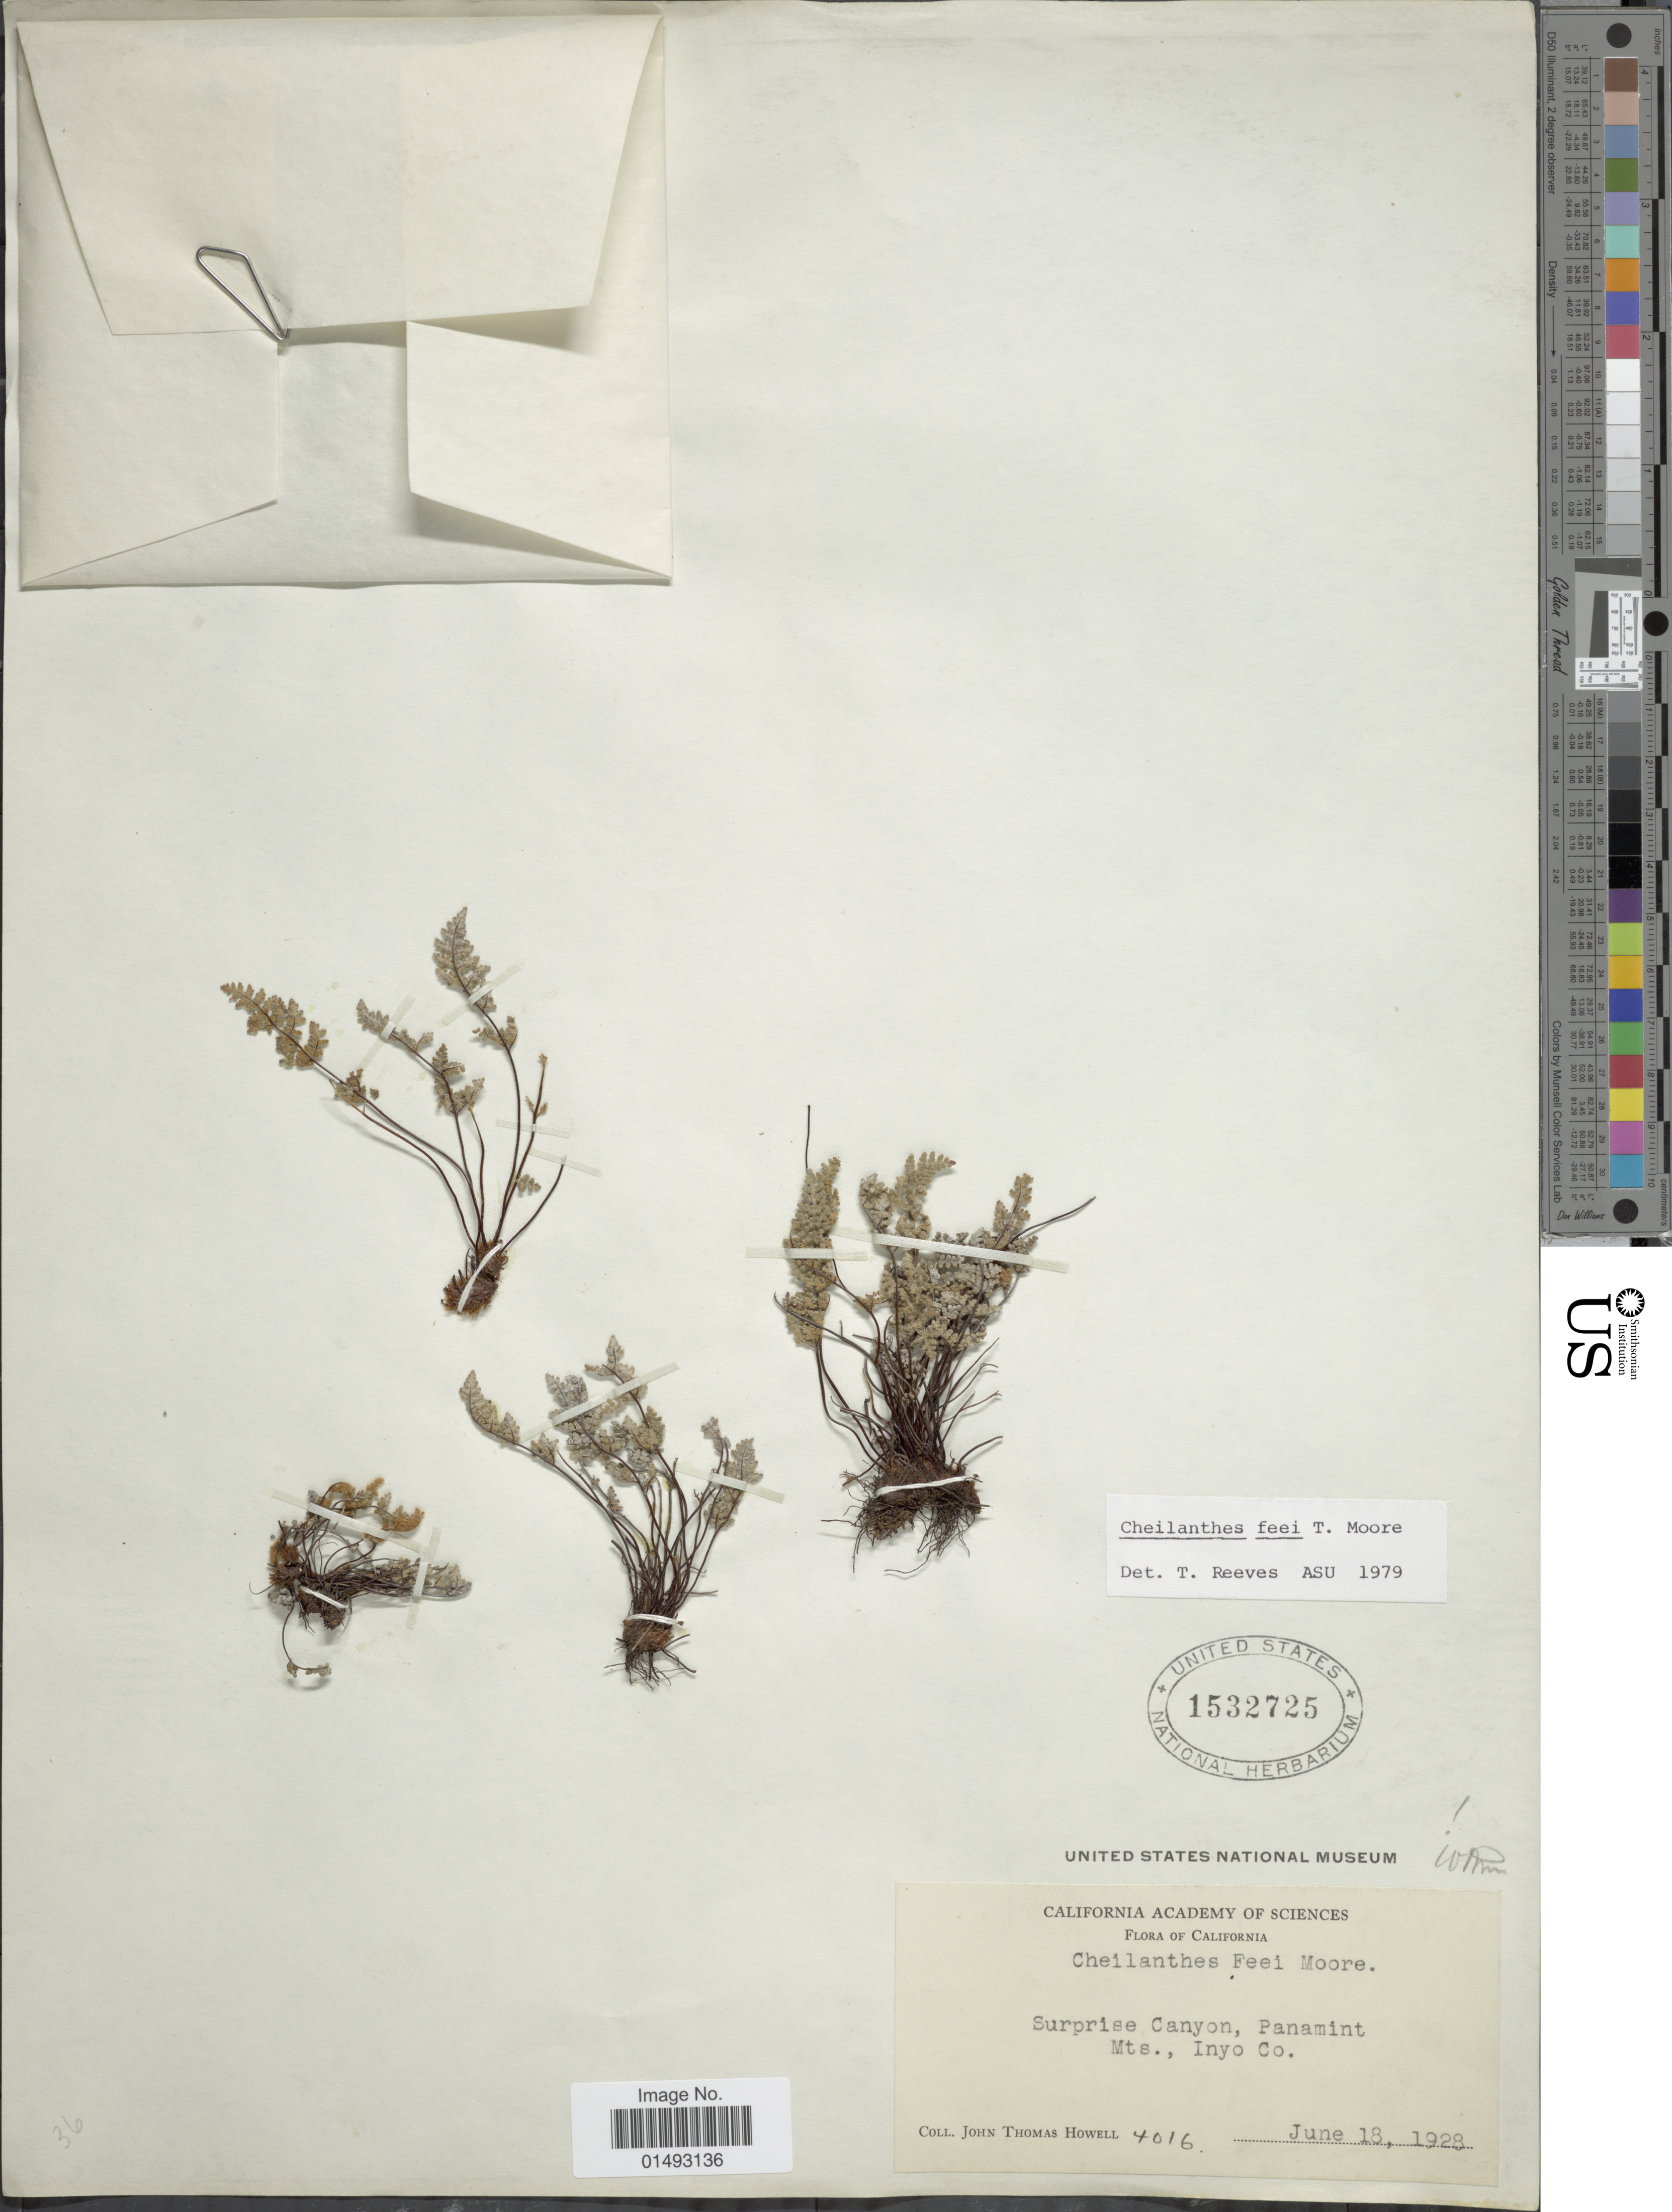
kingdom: Plantae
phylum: Tracheophyta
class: Polypodiopsida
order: Polypodiales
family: Pteridaceae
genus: Myriopteris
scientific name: Myriopteris gracilis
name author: Fée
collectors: J. T. Howell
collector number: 4016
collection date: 1928-06-18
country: United States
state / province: California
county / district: Inyo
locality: Surprise Canyon, Panamint Mts., Inyo Co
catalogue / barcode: US 1532725